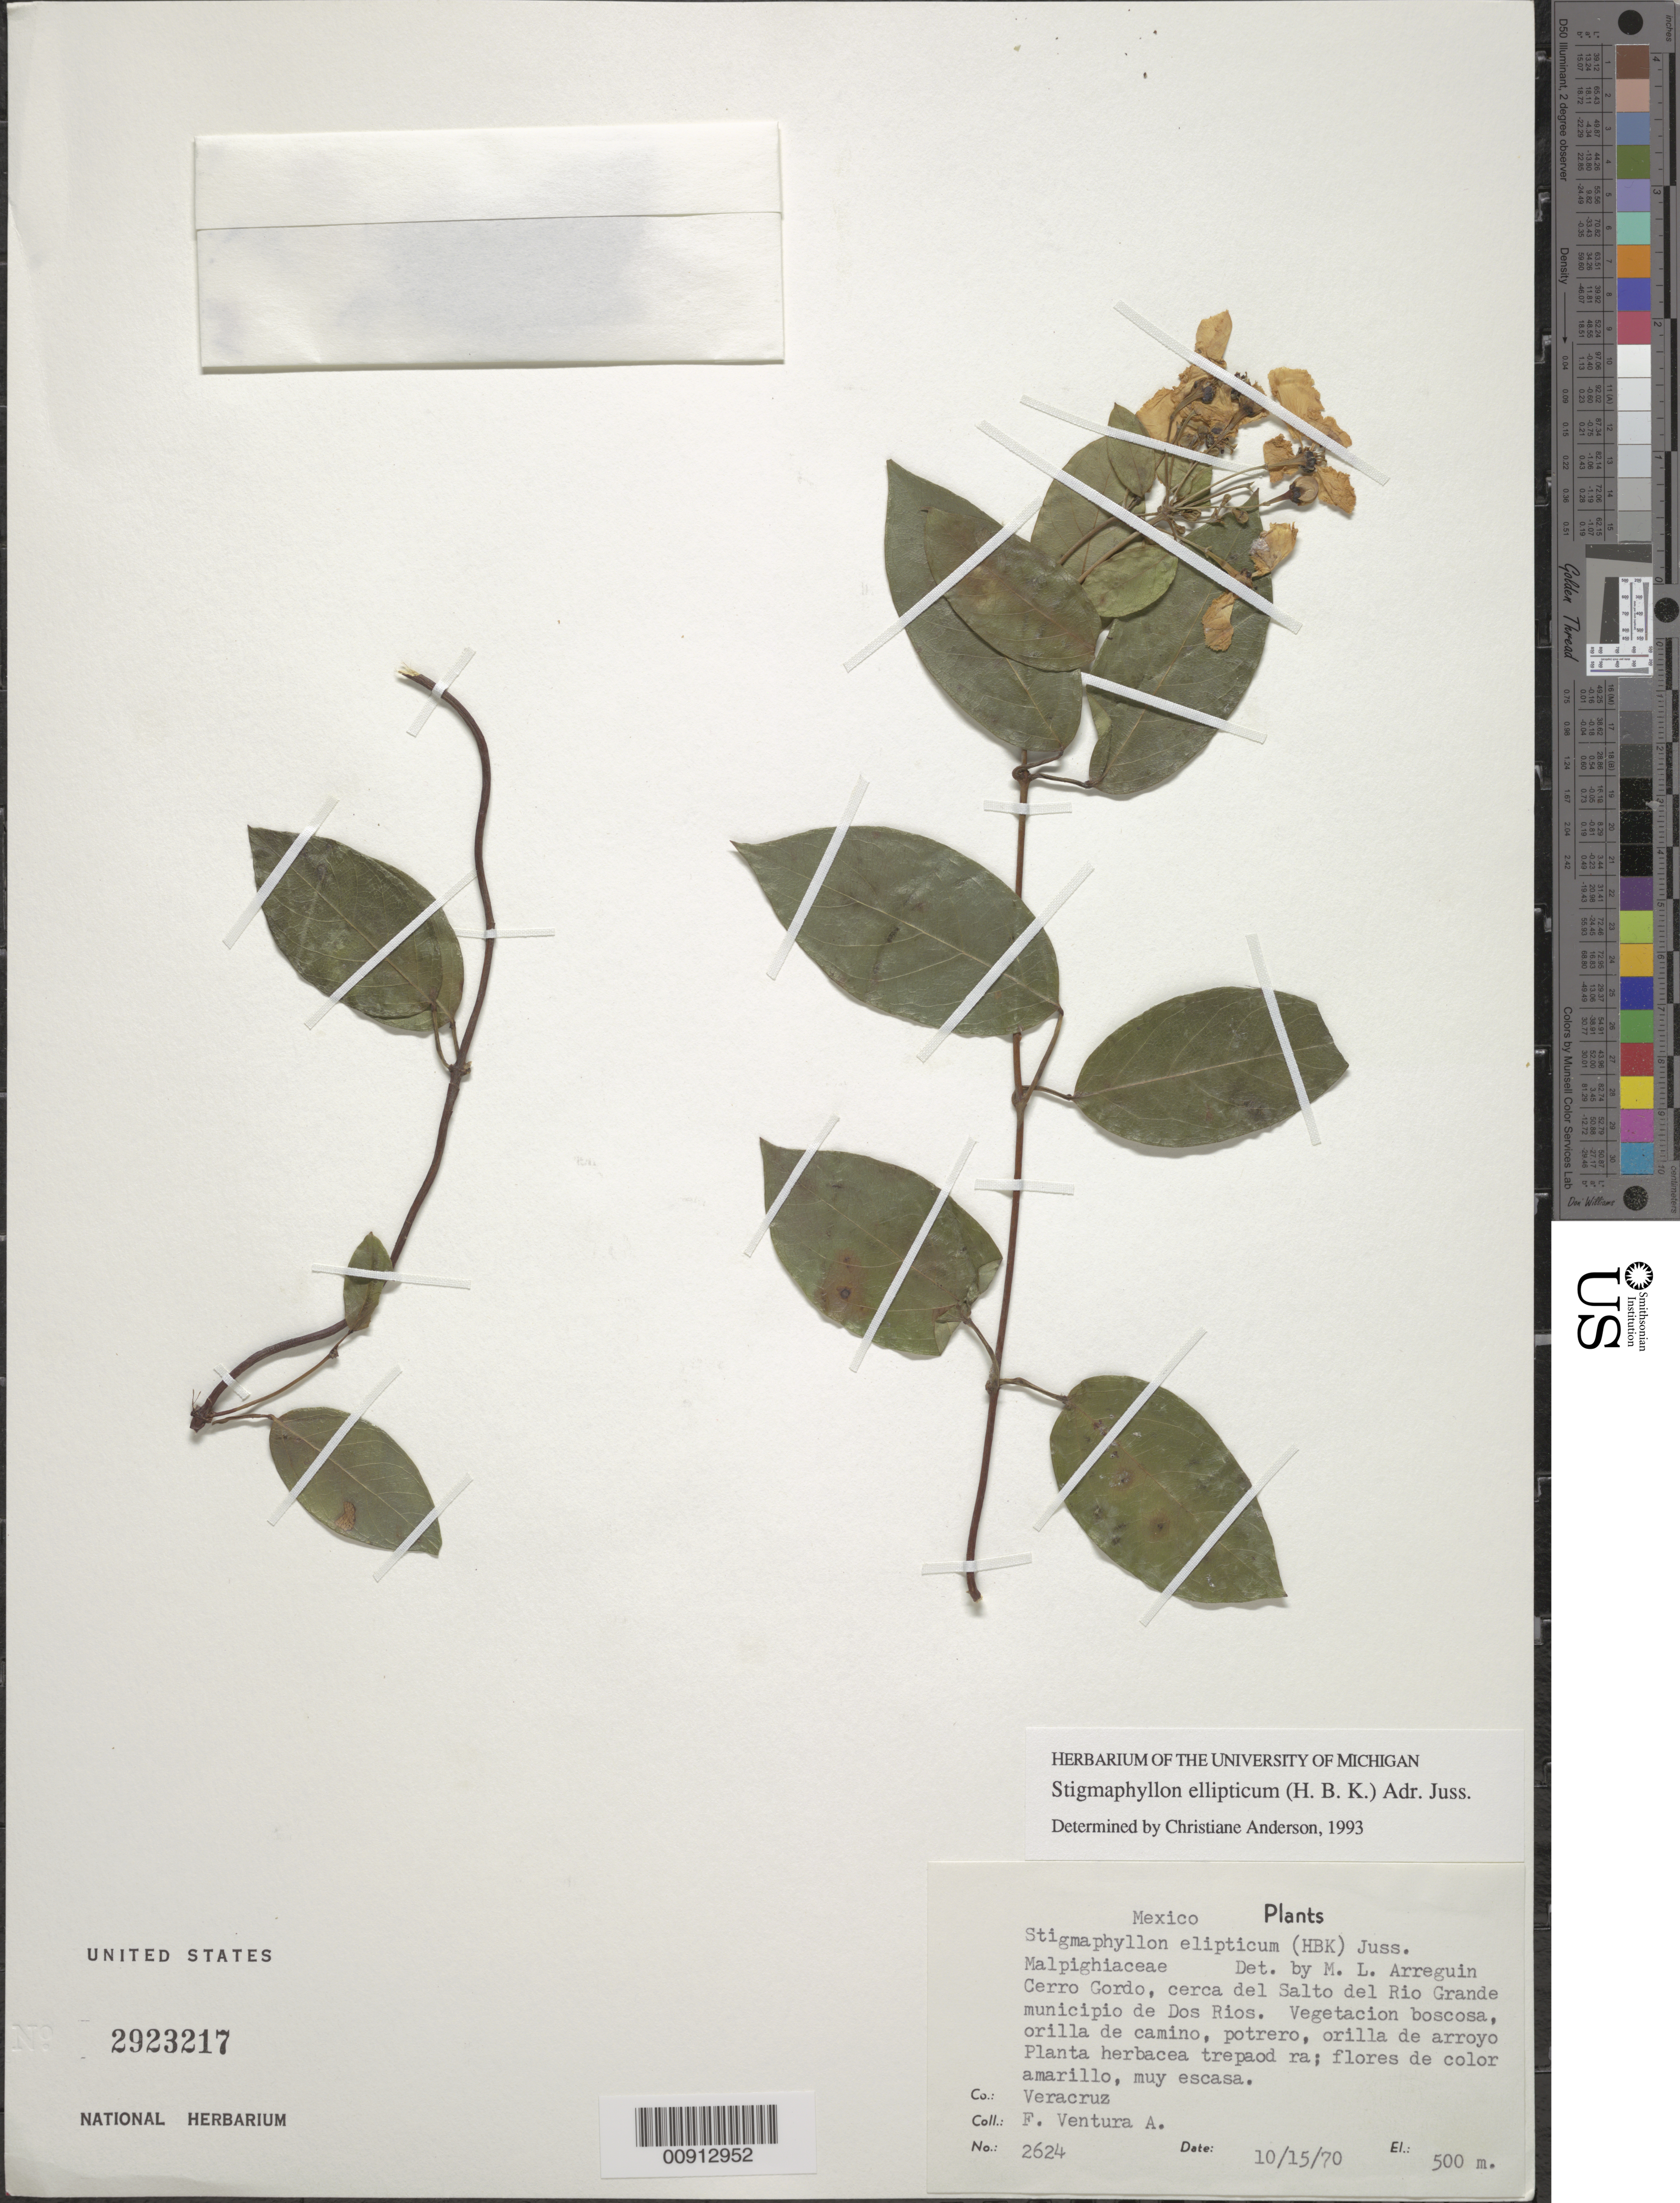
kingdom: Plantae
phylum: Tracheophyta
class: Magnoliopsida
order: Malpighiales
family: Malpighiaceae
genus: Stigmaphyllon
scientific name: Stigmaphyllon ellipticum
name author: (Kunth) A. Juss.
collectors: F. Ventura A.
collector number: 2624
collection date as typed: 15 Oct 1970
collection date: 1970-10-15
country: Mexico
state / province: Veracruz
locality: Cerro Gordo, cerca del Salto del Río Grande municipio de Dos Rios, Estado Veracruz.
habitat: Vegetación boscosa, orilla de camino, potrero, orilla de arroyo.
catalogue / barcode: US 2923217